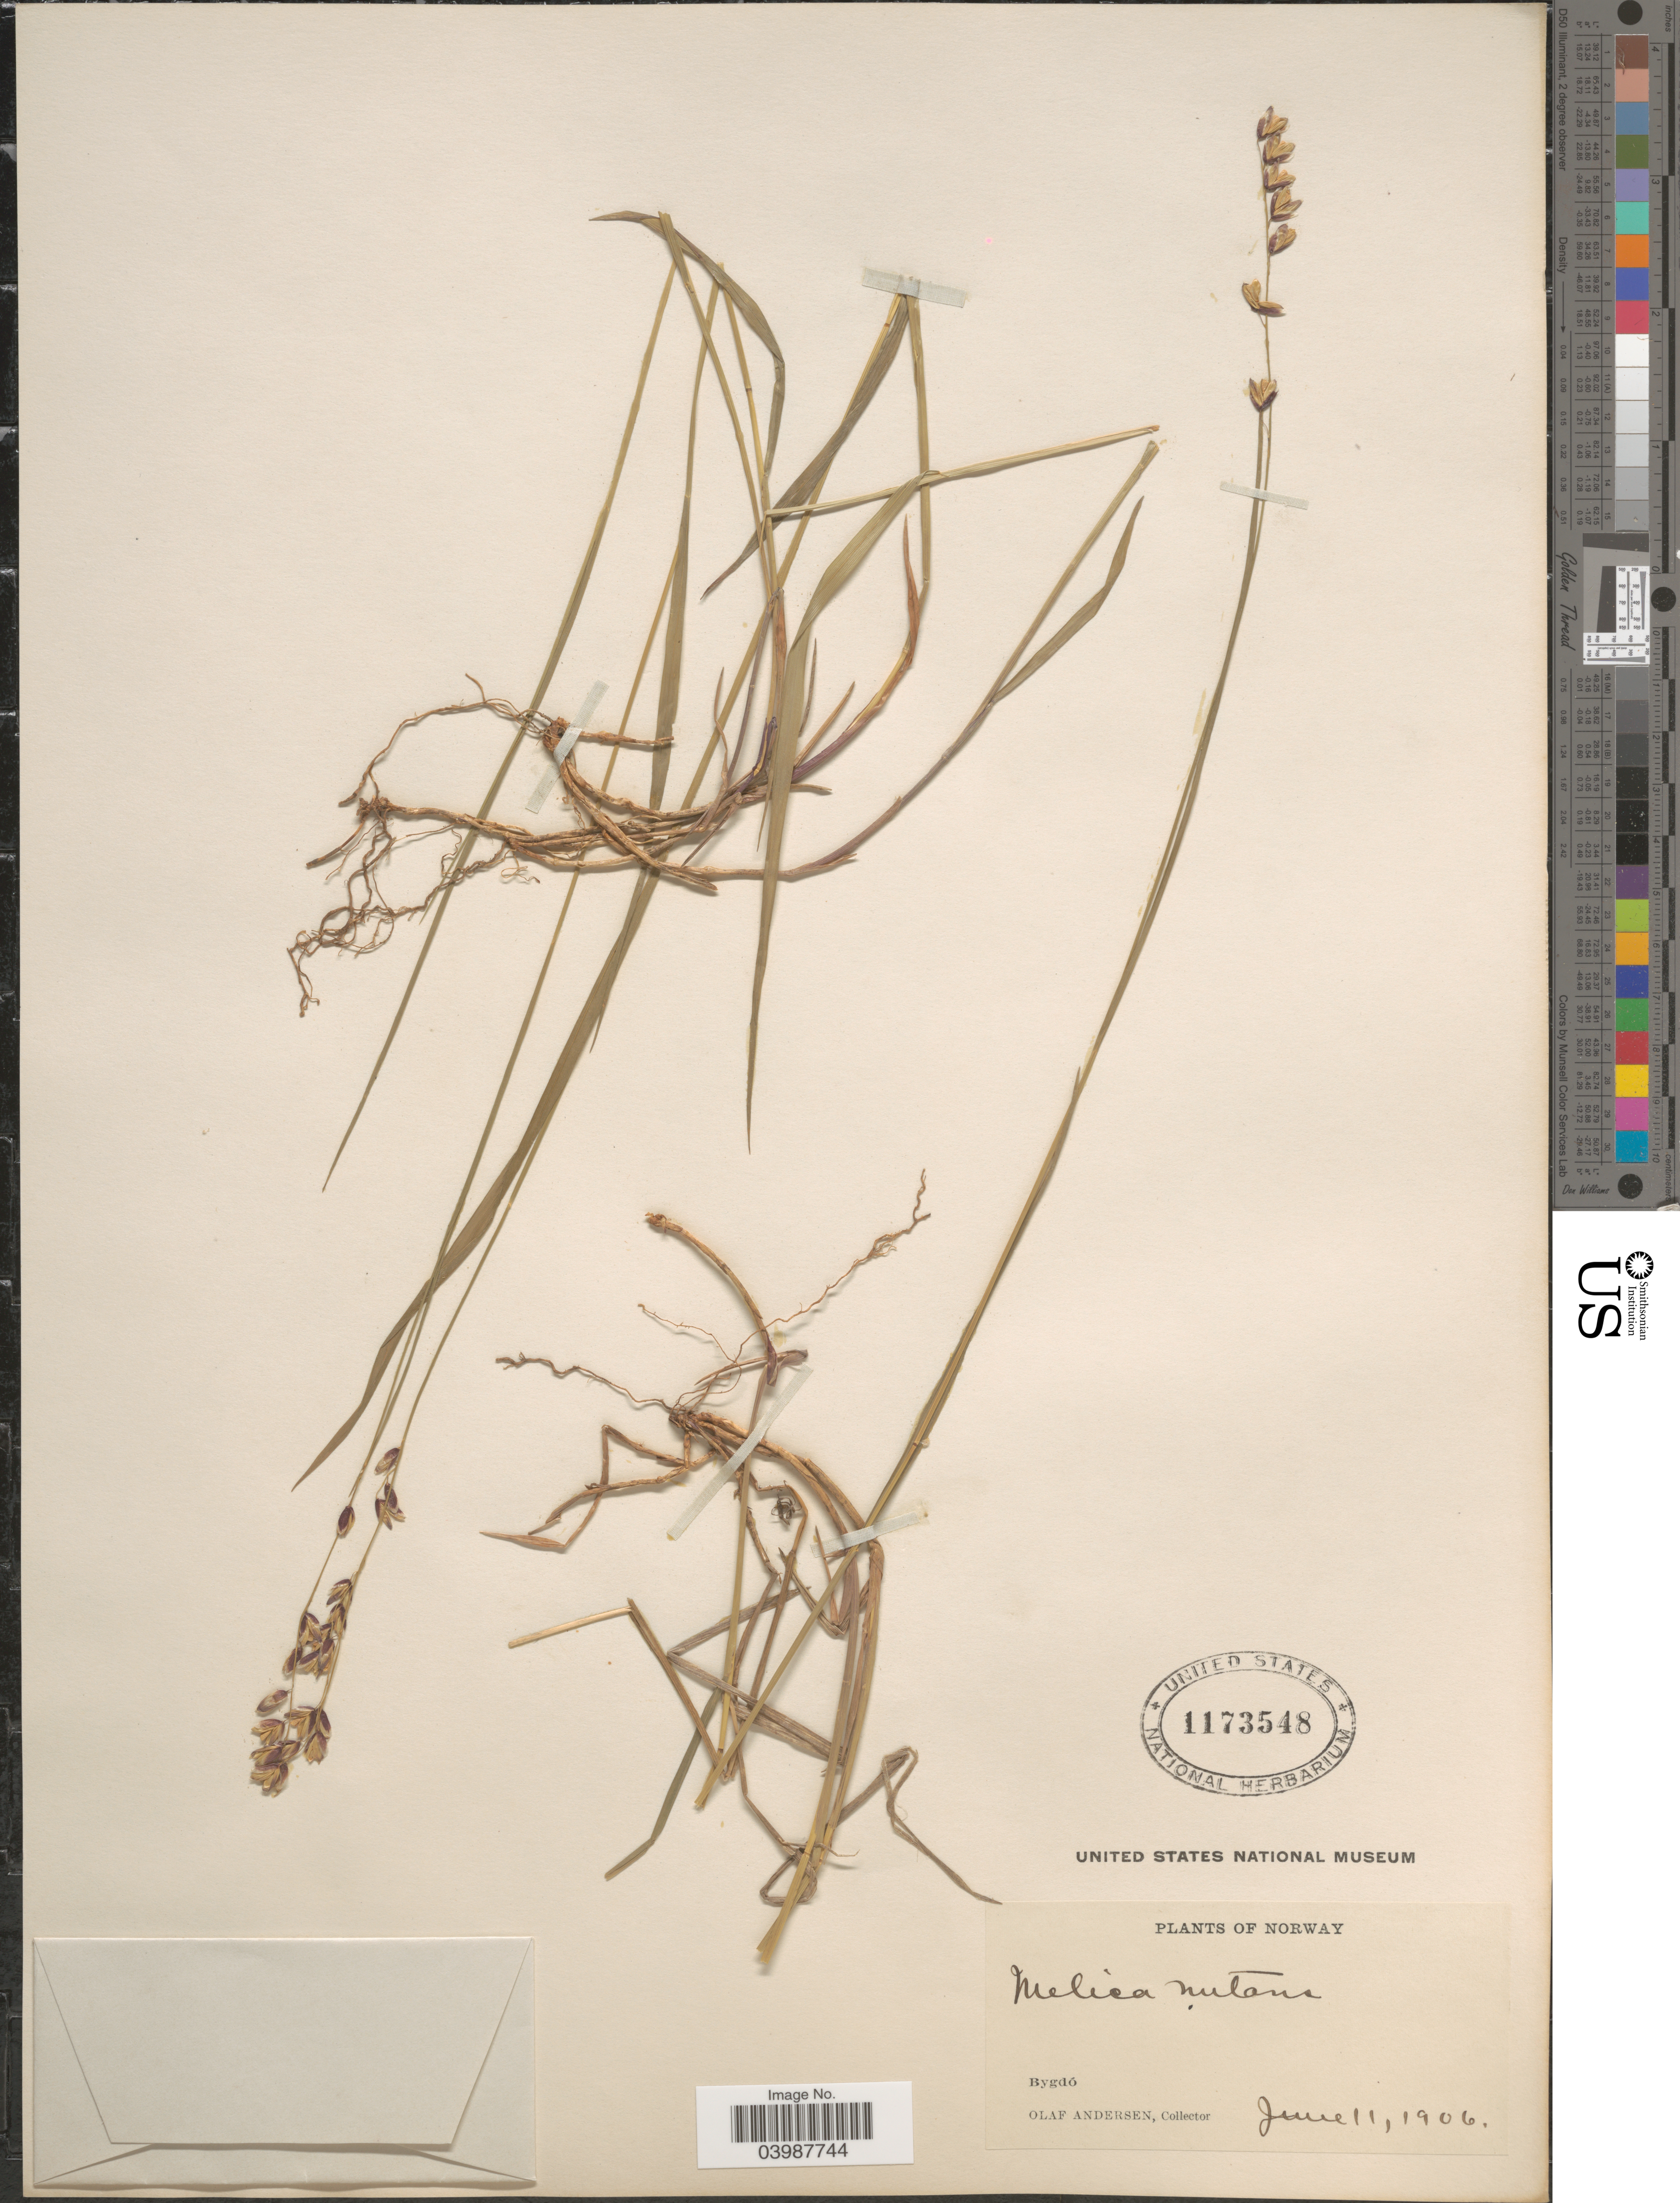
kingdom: Plantae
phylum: Tracheophyta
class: Liliopsida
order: Poales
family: Poaceae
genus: Melica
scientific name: Melica nutans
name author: L.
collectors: O. Andersen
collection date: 1906-06-11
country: Norway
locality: Bygdó.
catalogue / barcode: US 1173548